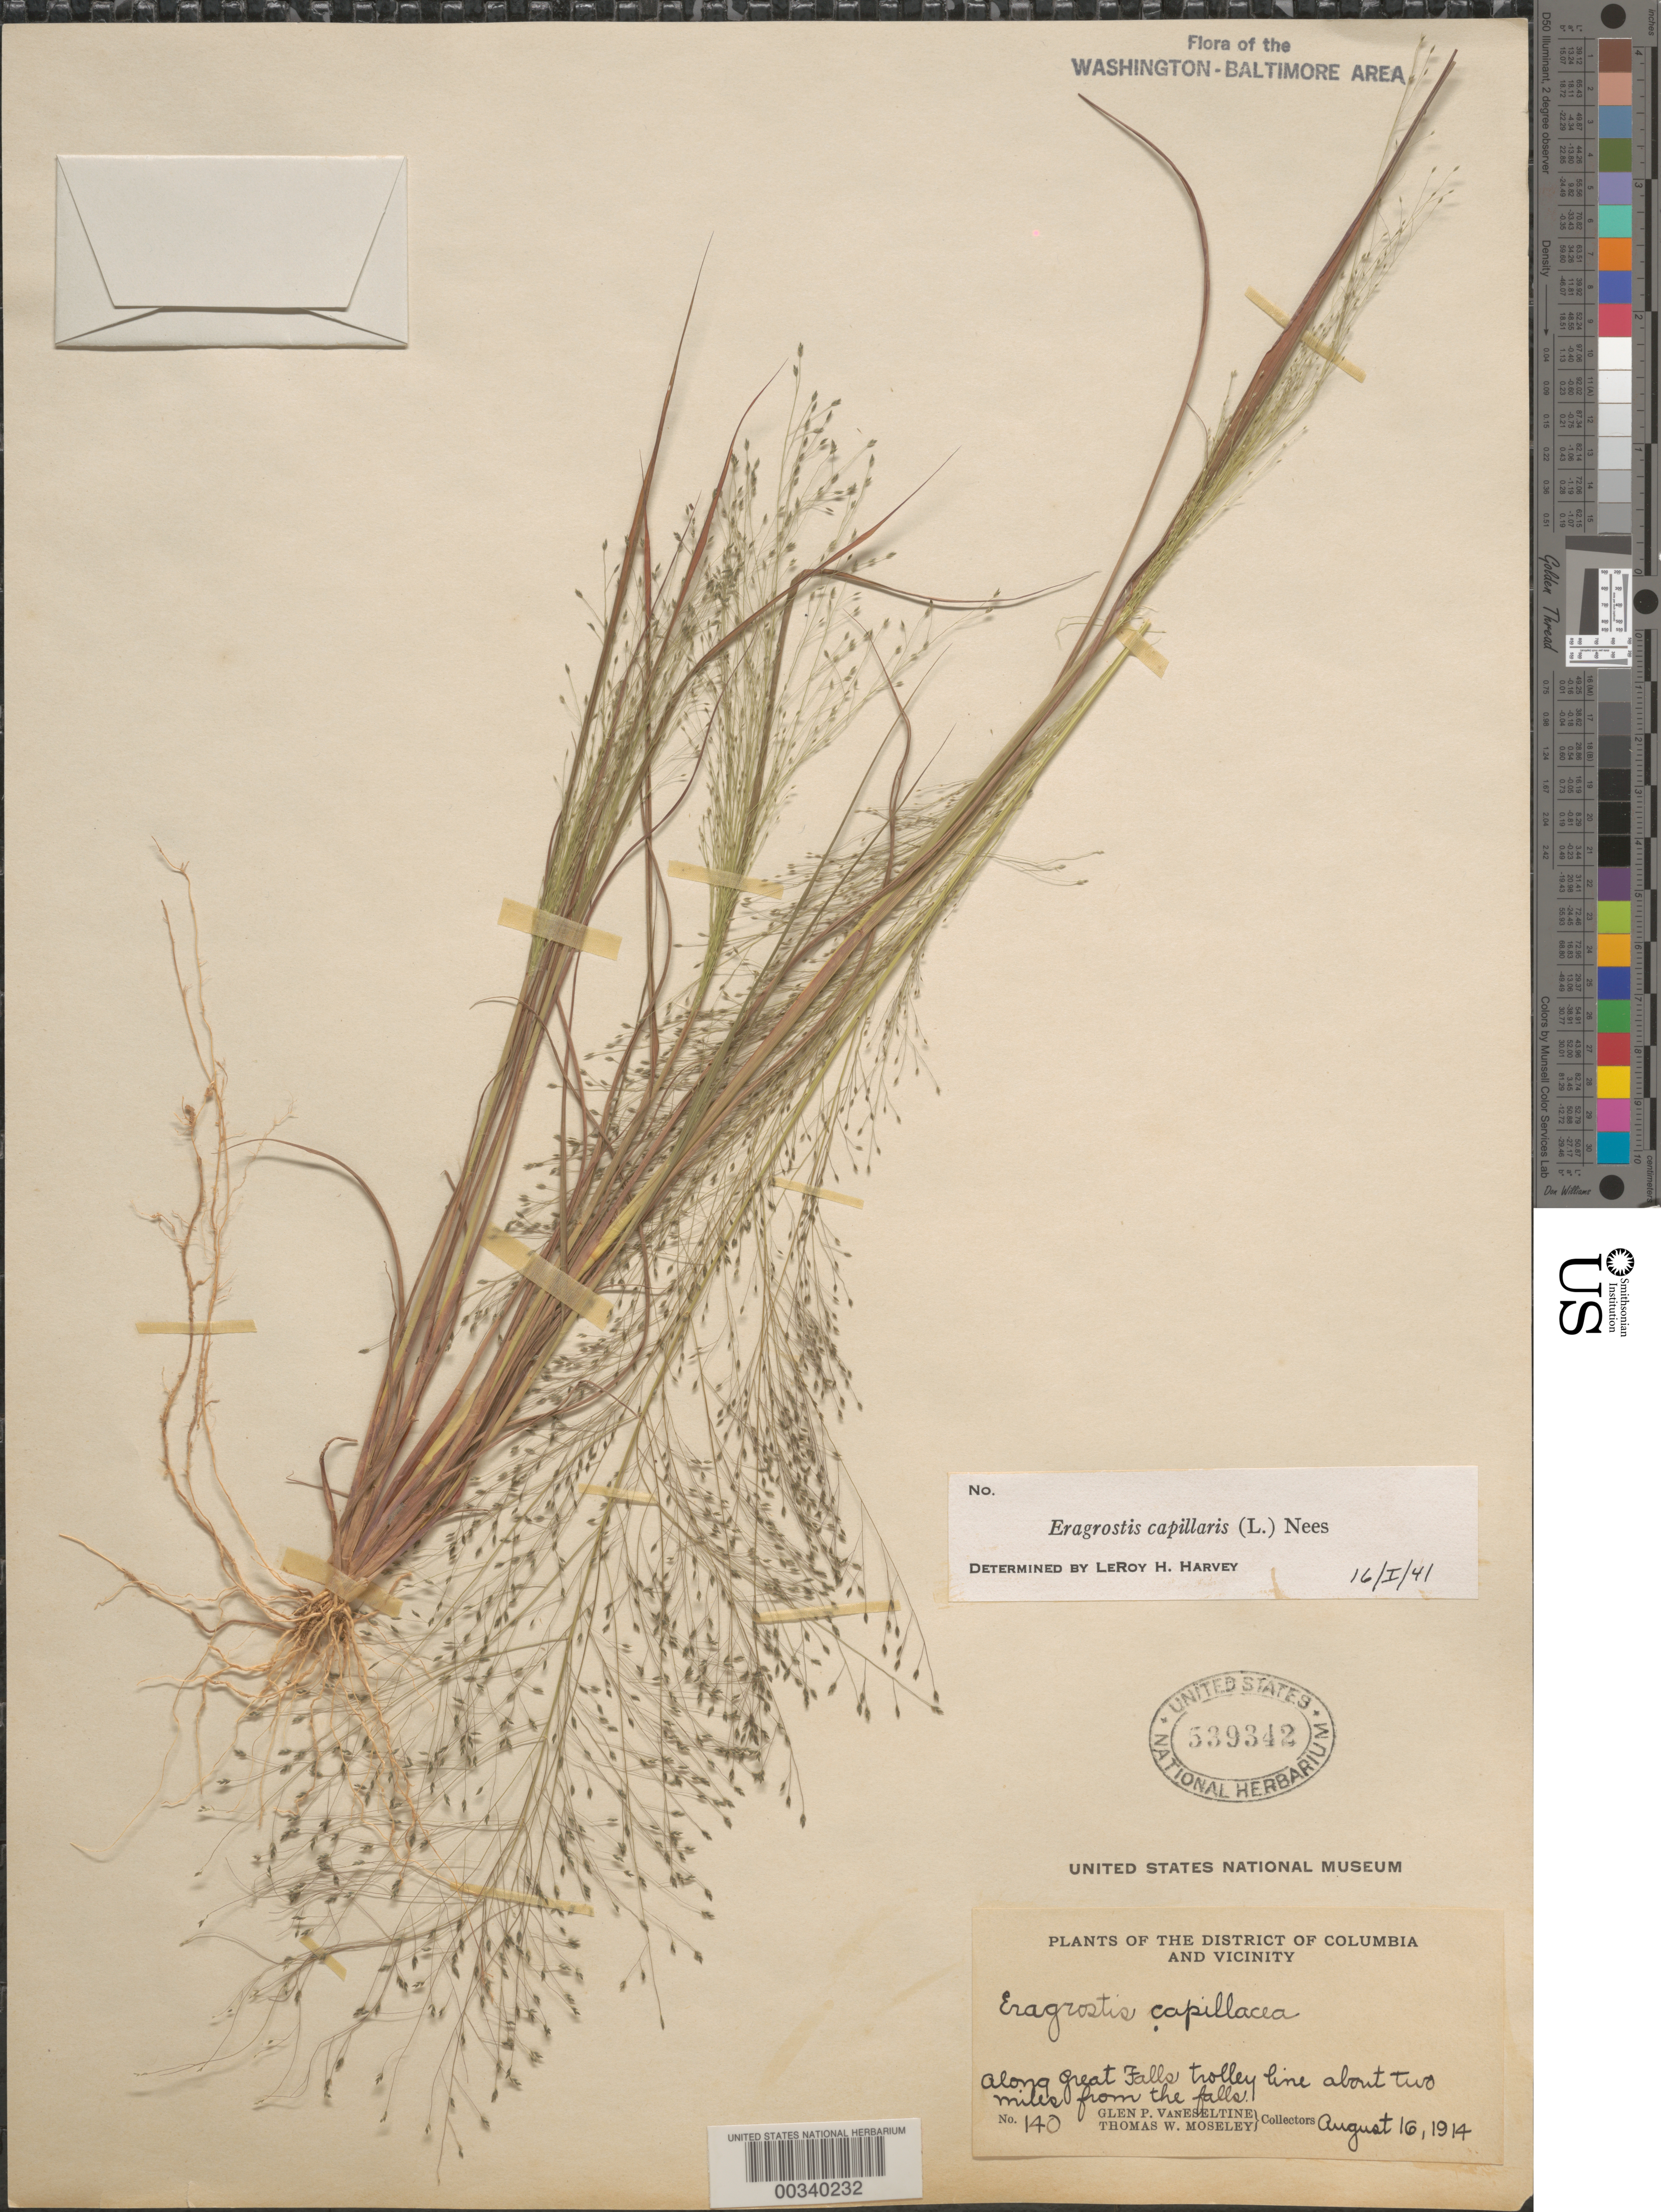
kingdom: Plantae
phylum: Tracheophyta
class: Liliopsida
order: Poales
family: Poaceae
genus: Eragrostis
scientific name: Eragrostis capillaris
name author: (L.) Nees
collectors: G. P. Van Eseltine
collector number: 140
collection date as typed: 16 Aug 1914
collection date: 1914-08-16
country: United States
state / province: Maryland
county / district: Montgomery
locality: Along Great Falls Trolley Line, 2 mi. from Falls C. & O. Canal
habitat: Along trolley line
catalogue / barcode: US 539342